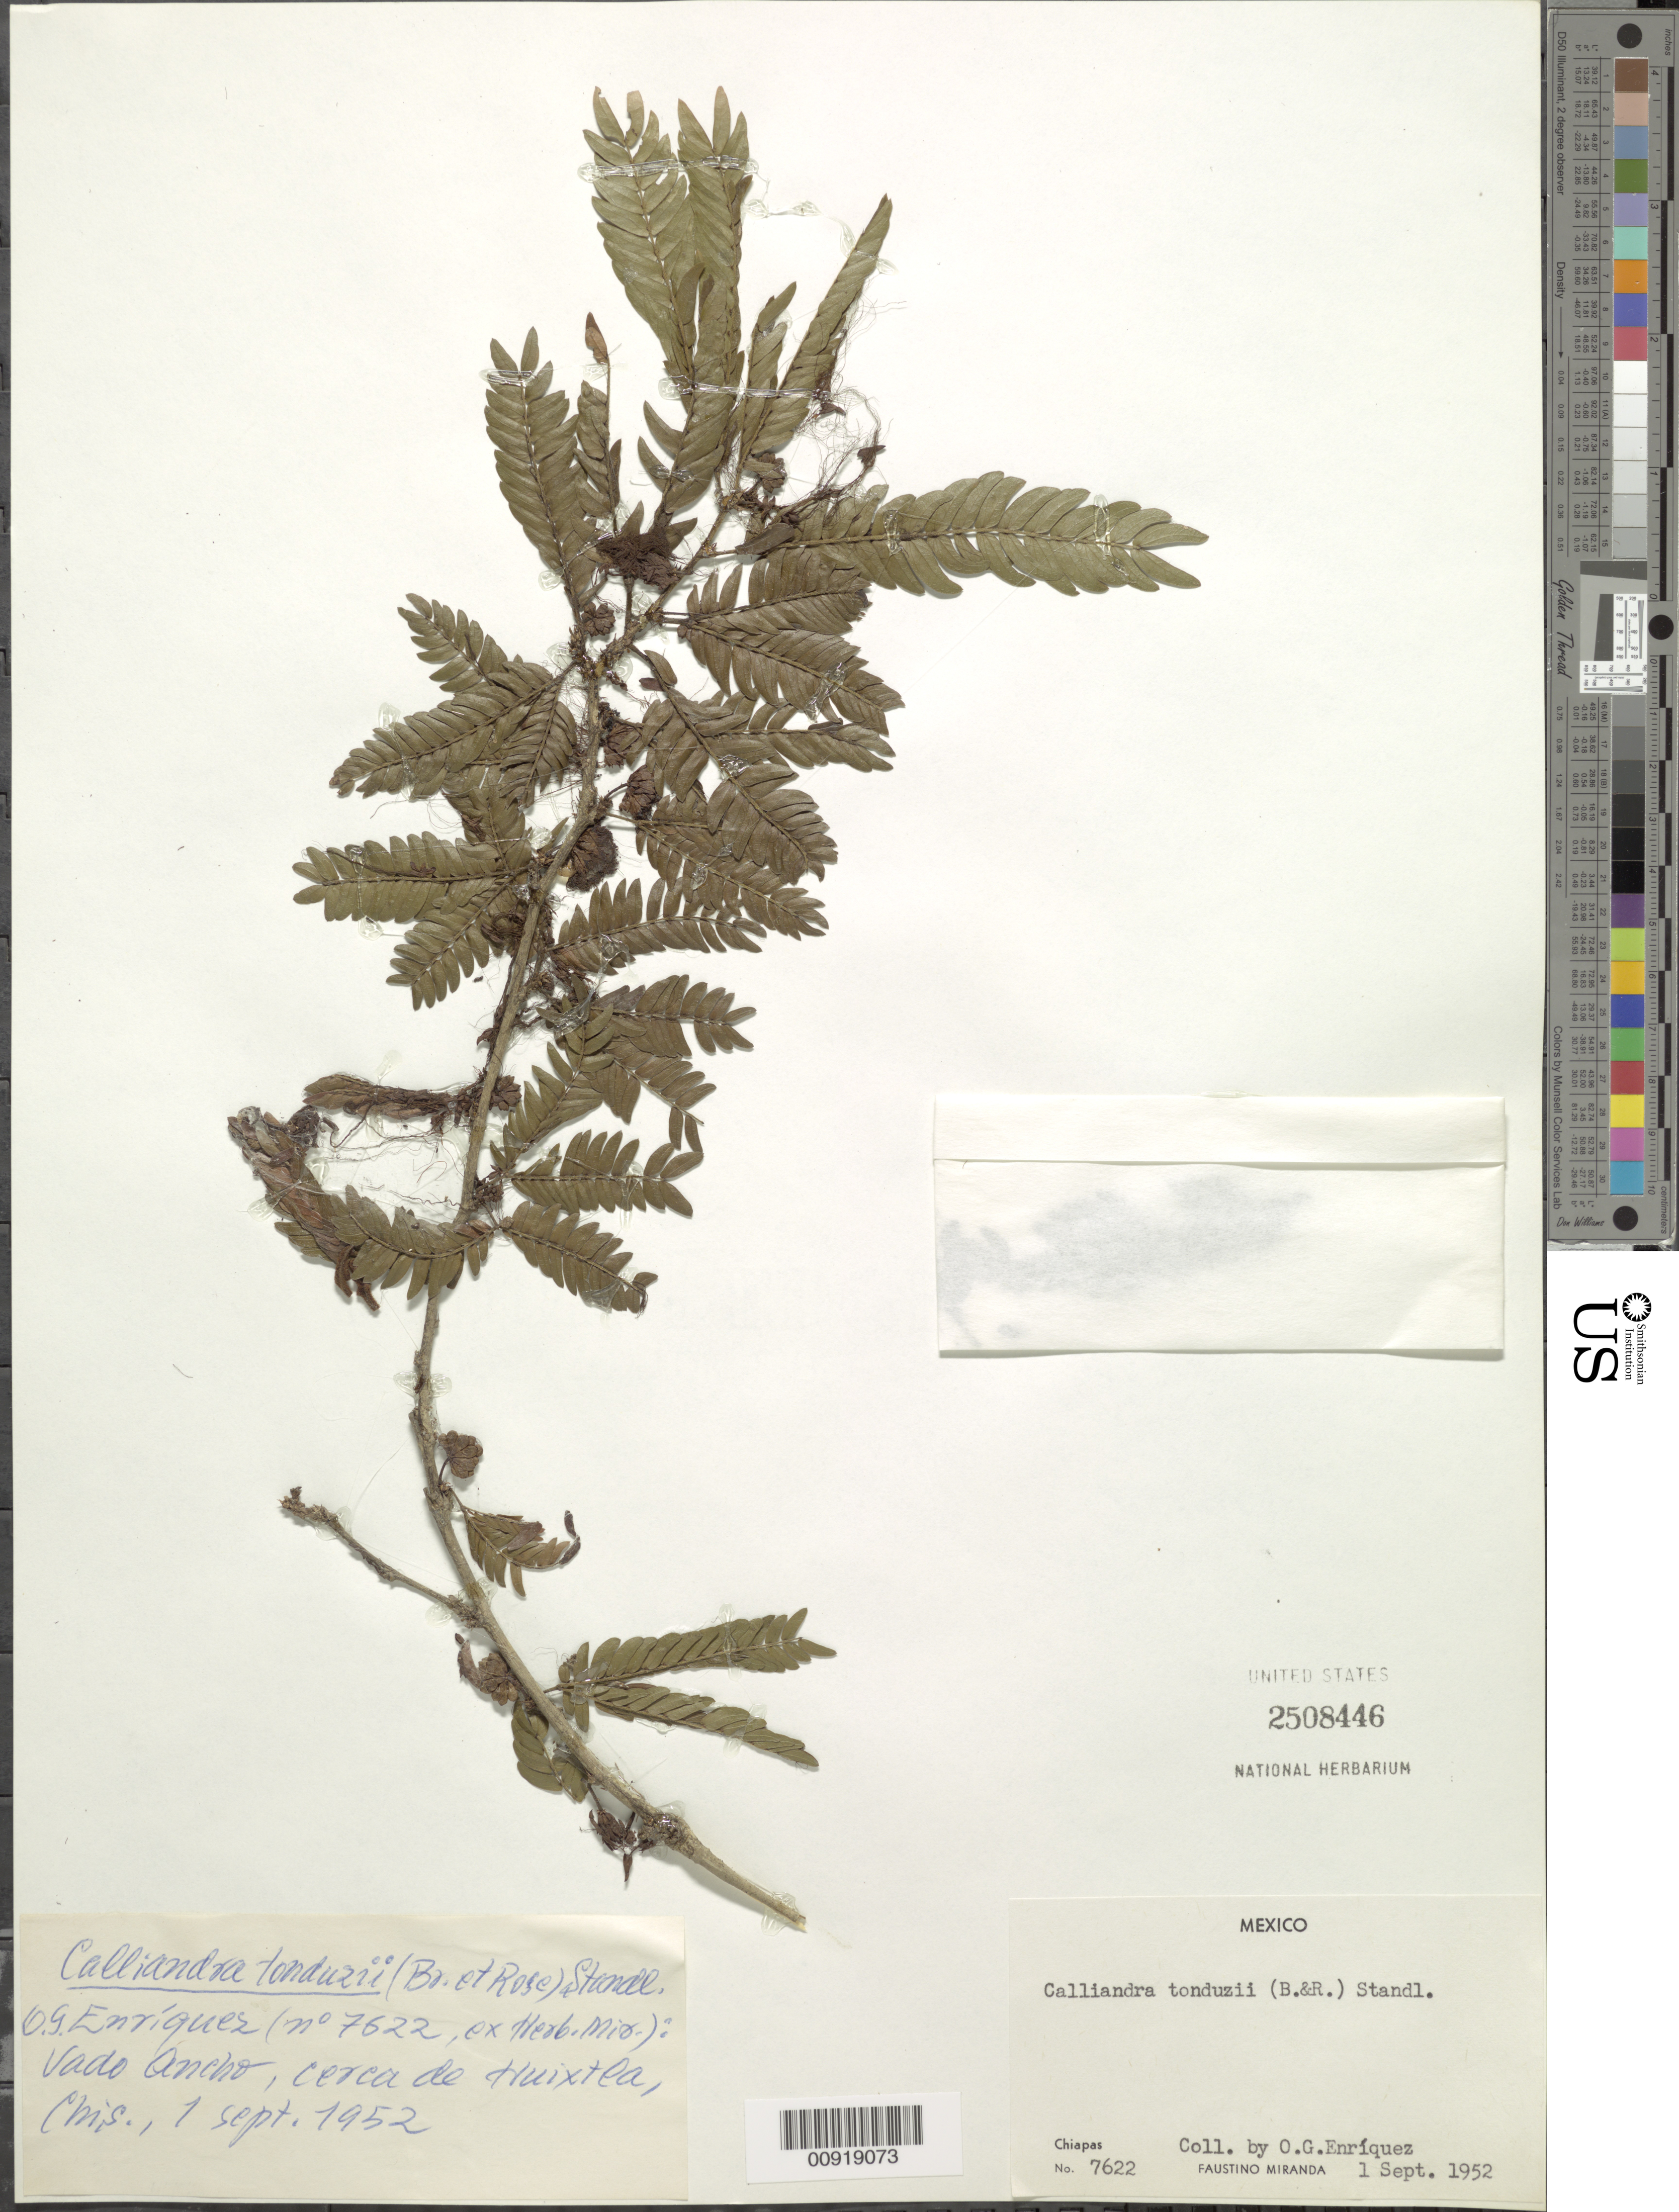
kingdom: Plantae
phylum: Tracheophyta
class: Magnoliopsida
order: Fabales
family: Fabaceae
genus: Calliandra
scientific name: Calliandra tonduzii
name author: (Britton) Standl.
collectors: O. Enriquez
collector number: ex Herb. Miranda No. 7622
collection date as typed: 01 Sep 1952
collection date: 1952-09-01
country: Mexico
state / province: Chiapas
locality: Vado Ancho, cerca de Huixtla, Chiapas.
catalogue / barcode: US 2508446